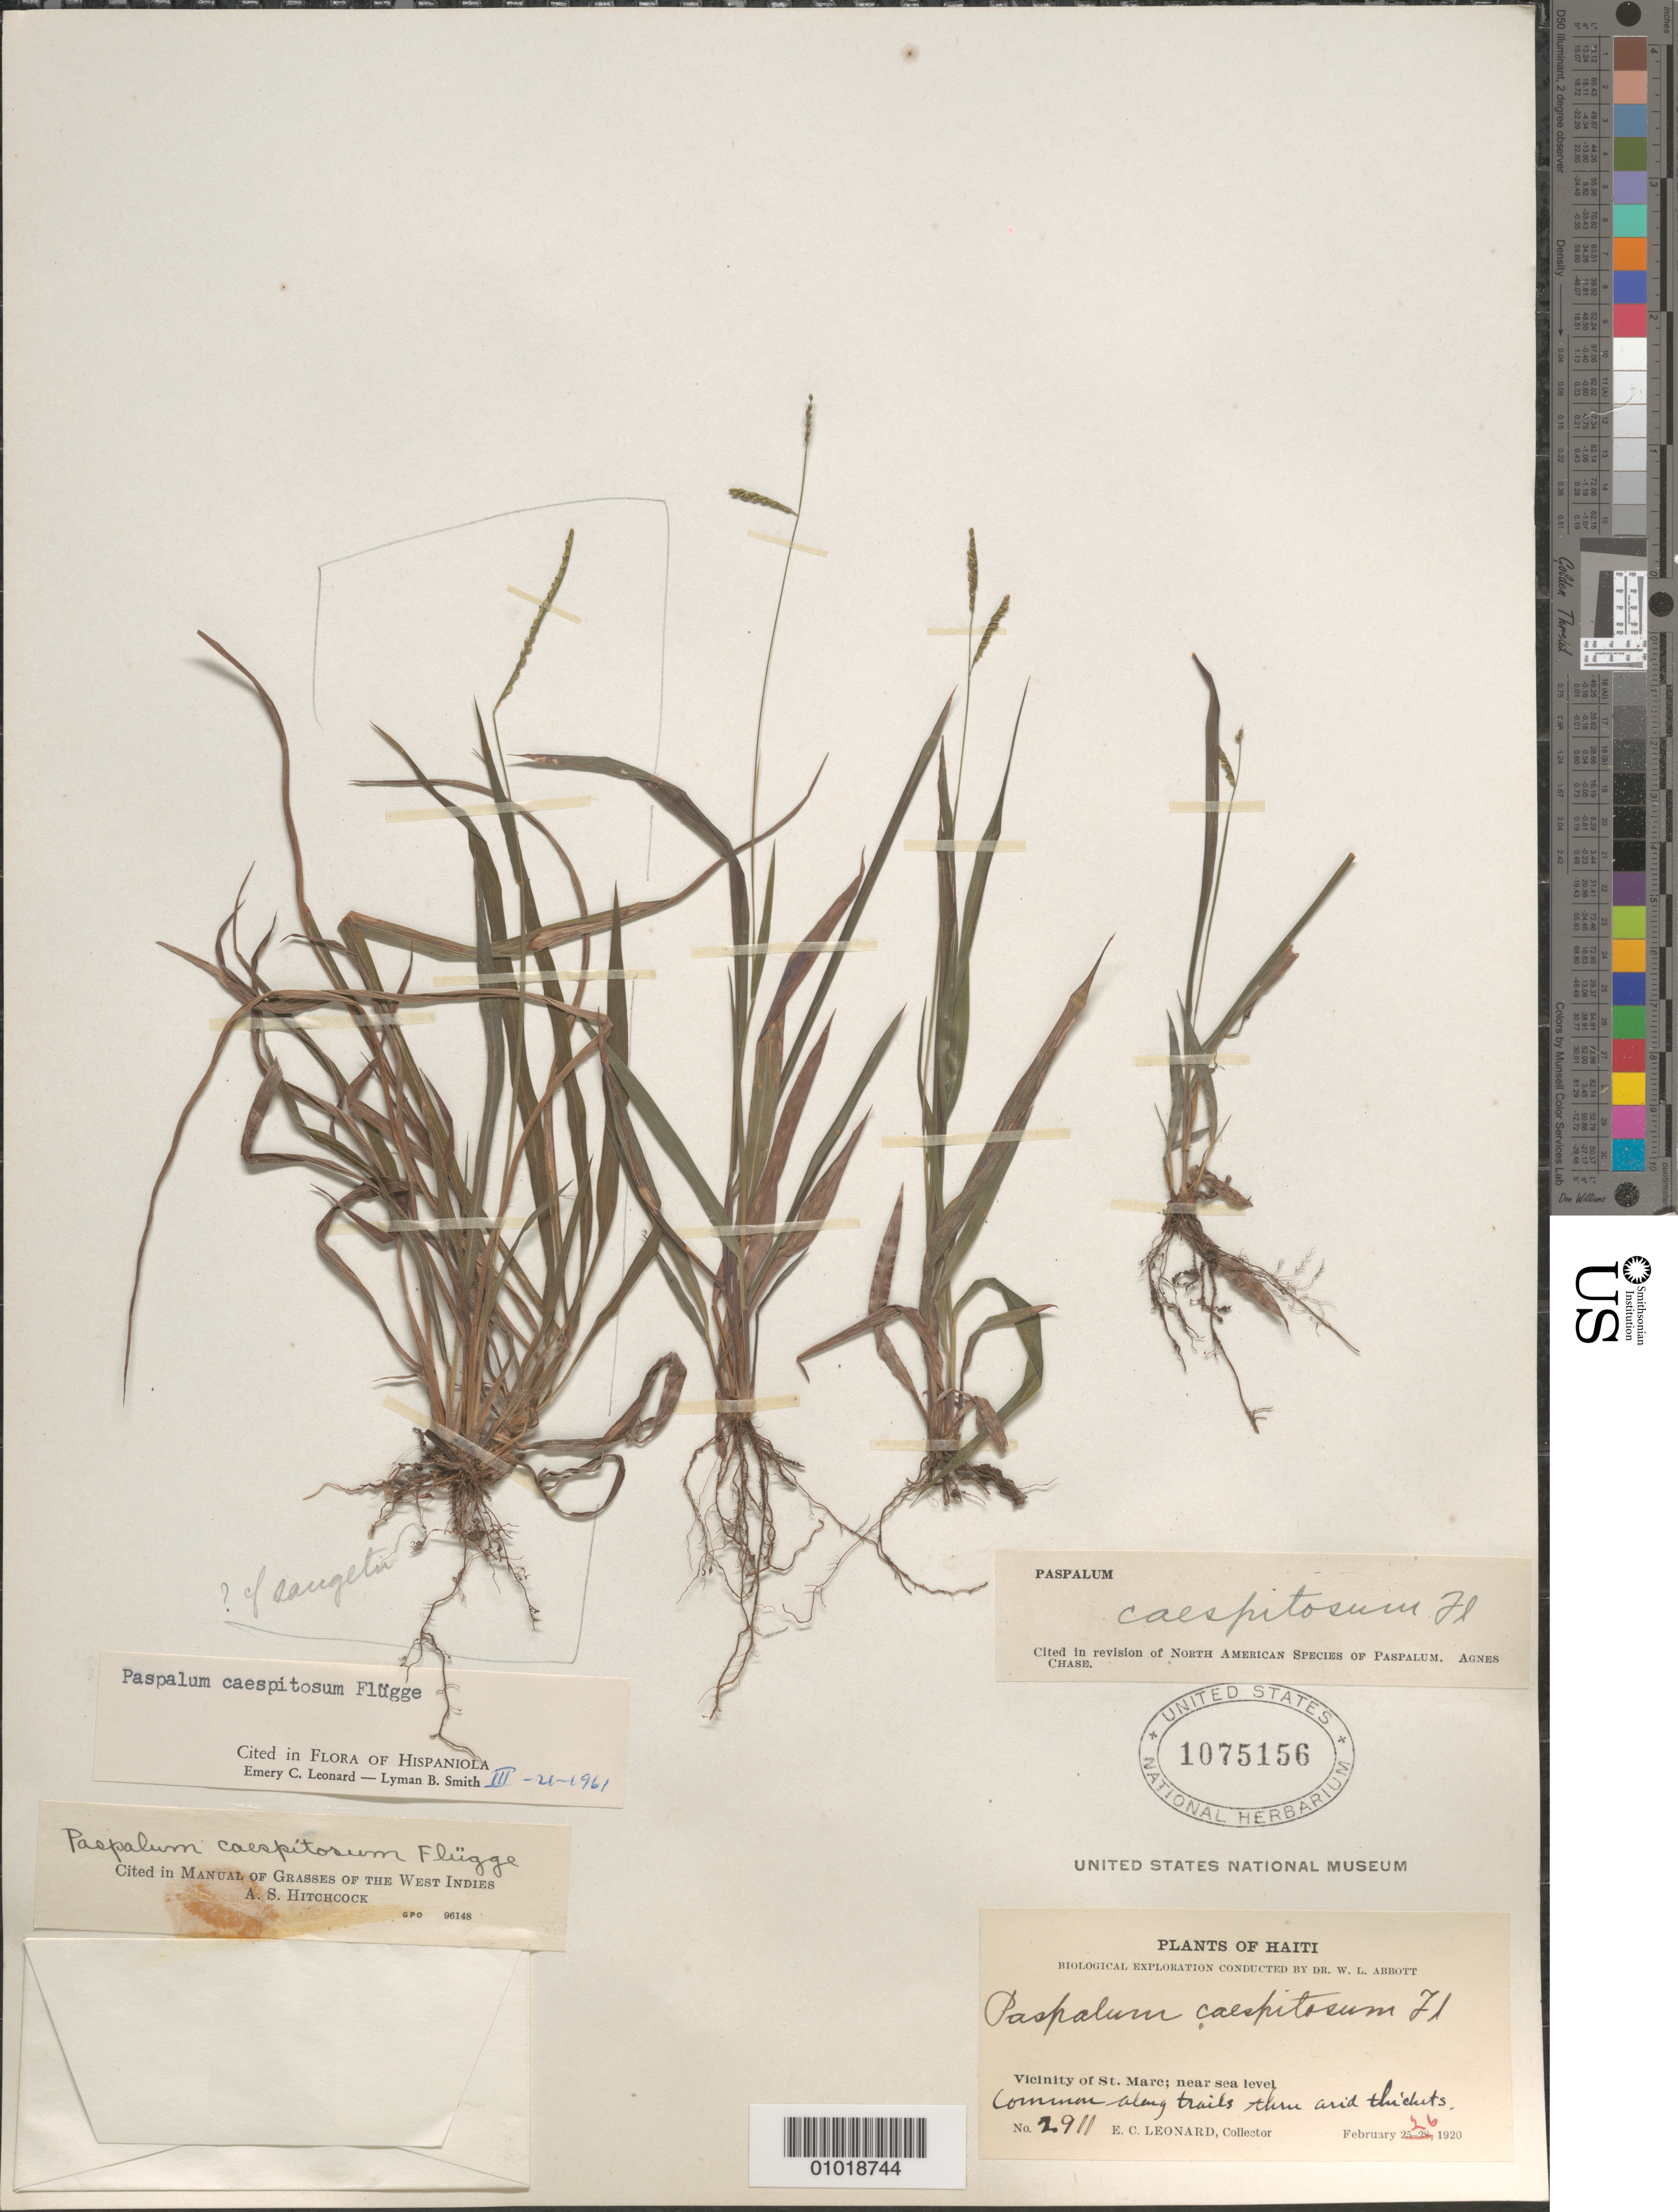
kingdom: Plantae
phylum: Tracheophyta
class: Liliopsida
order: Poales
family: Poaceae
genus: Paspalum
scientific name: Paspalum caespitosum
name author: Flüggé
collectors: E. C. Leonard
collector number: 2911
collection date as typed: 26 Feb 1920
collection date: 1920-02-26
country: Haiti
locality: Vic. of S. Marc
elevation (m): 0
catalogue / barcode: US 1075156